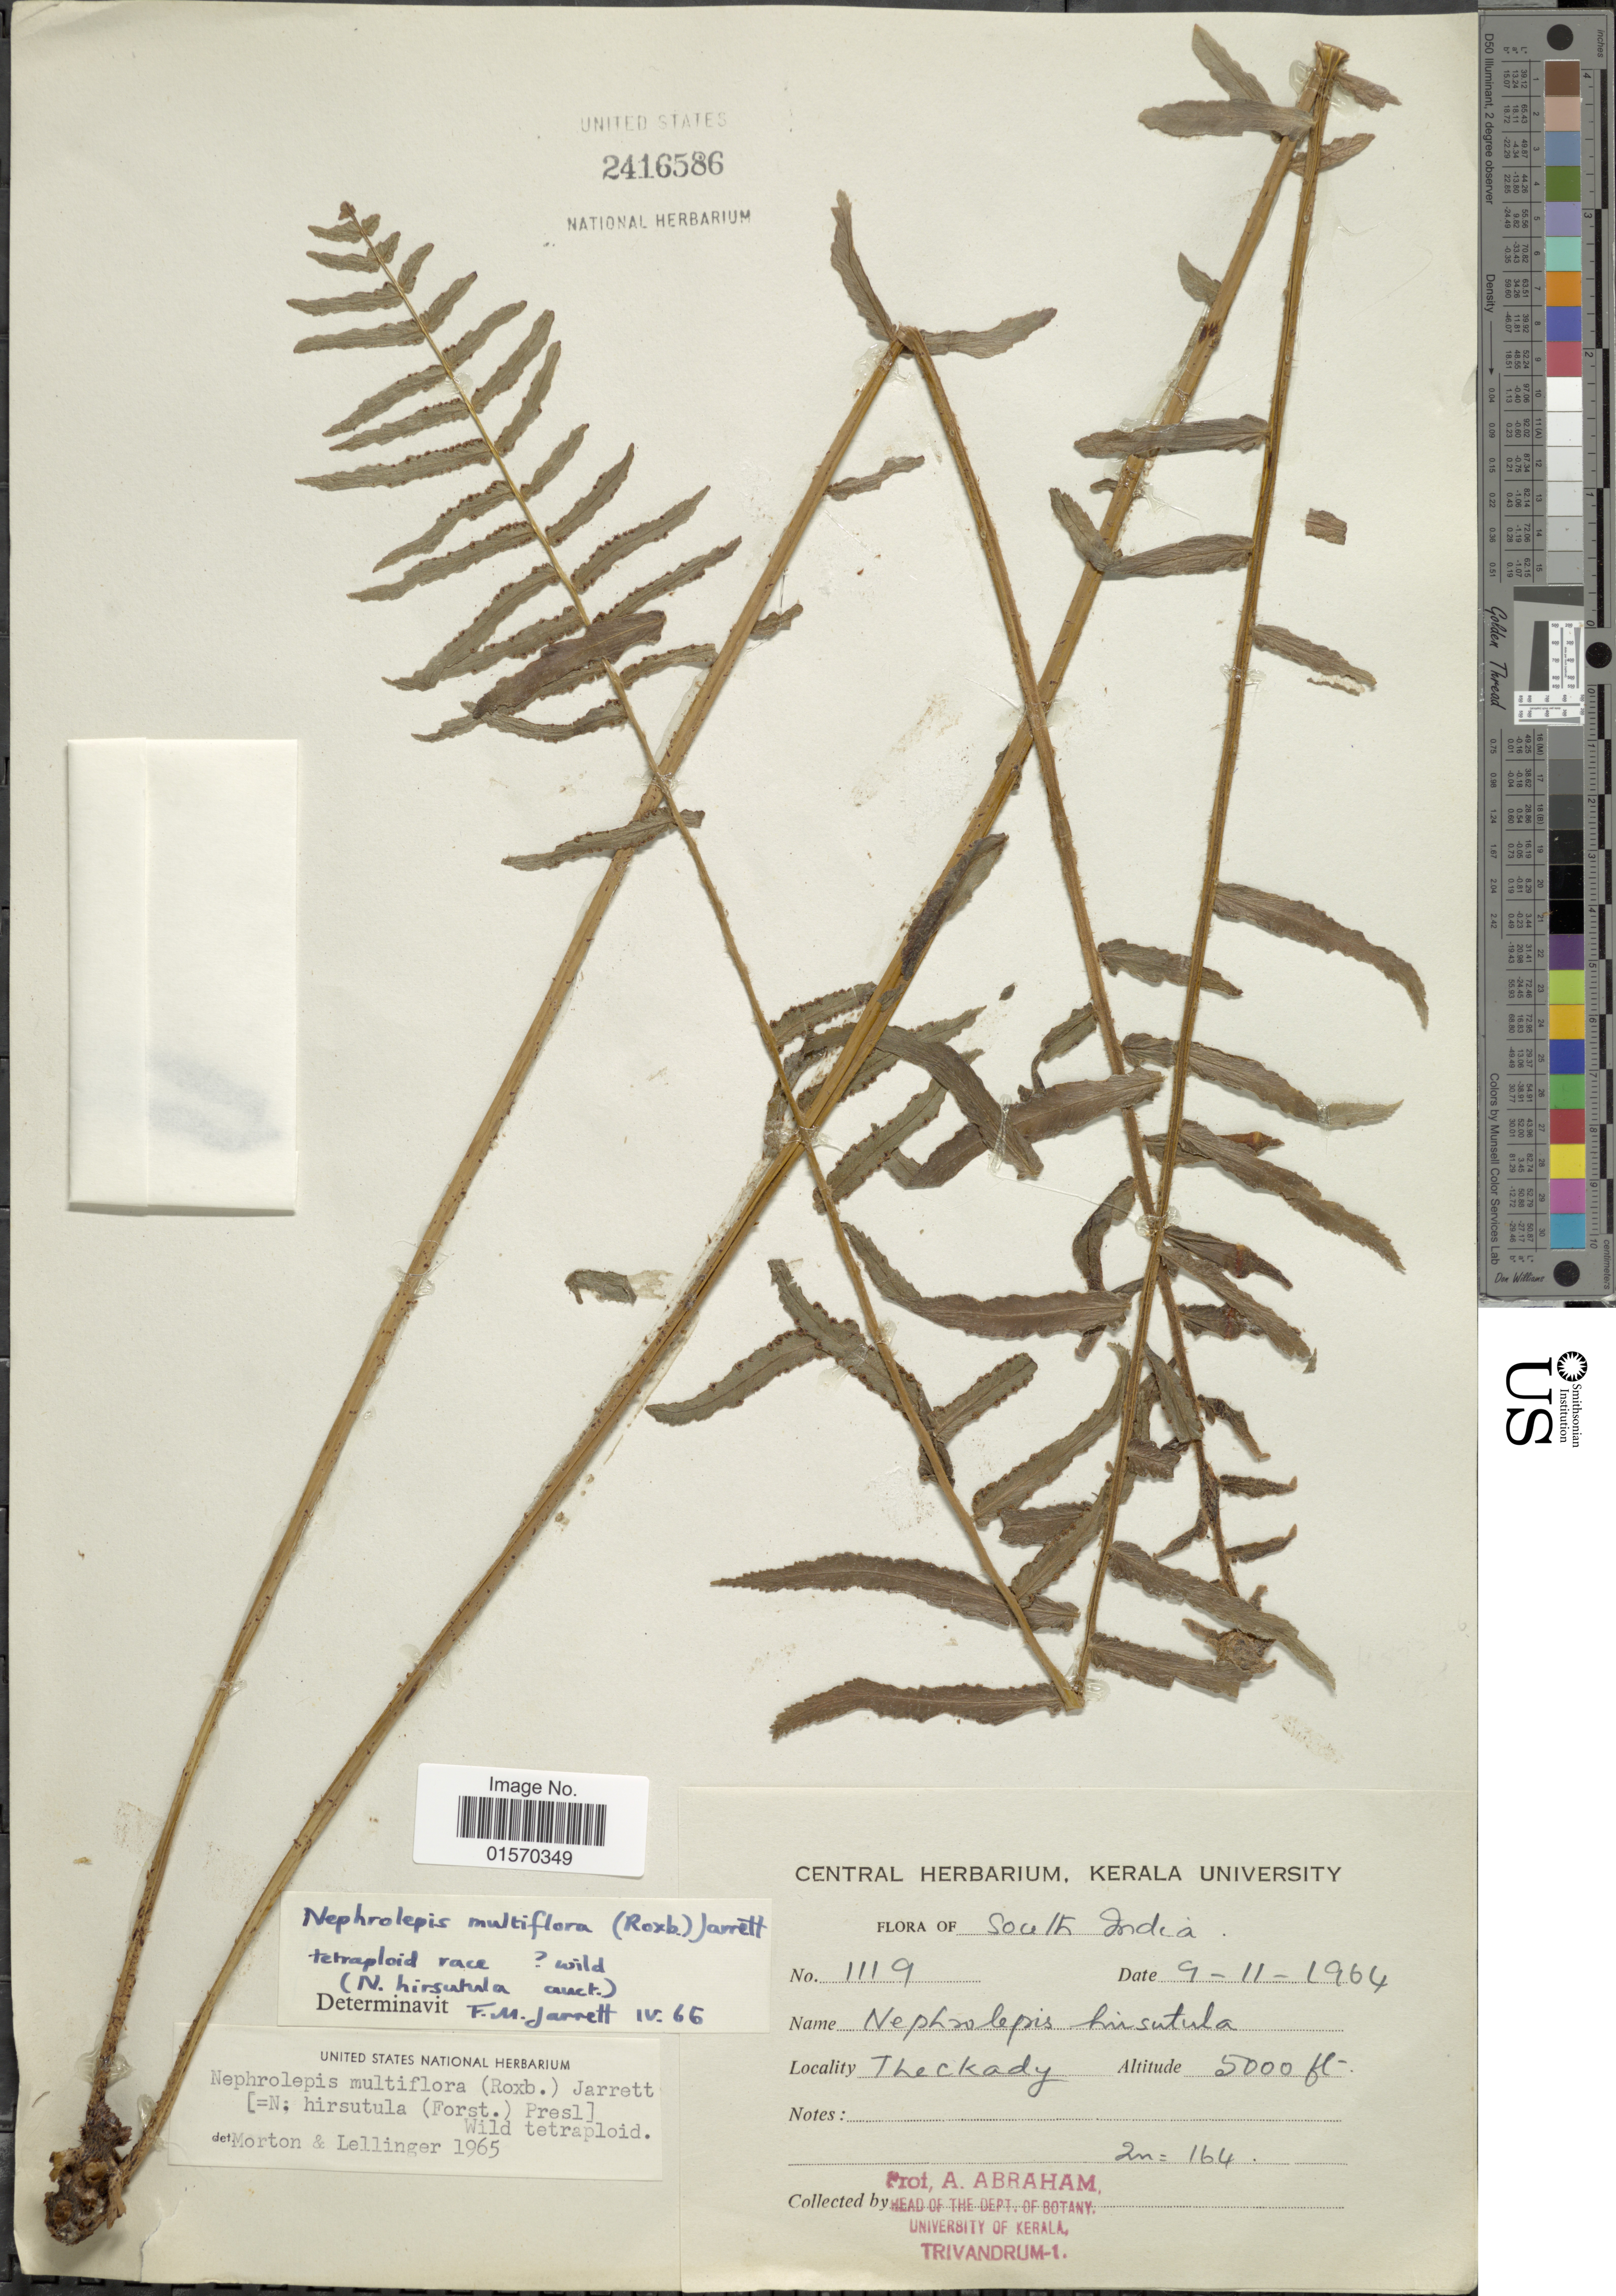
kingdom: Plantae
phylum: Tracheophyta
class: Polypodiopsida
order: Polypodiales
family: Nephrolepidaceae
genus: Nephrolepis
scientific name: Nephrolepis multiflora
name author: (Roxb.) F.M. Jarrett ex C.V. Morton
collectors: A. Abraham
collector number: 1119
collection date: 1964-11-09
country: India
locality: South India. Thekkady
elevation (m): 1524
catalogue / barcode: US 2416586